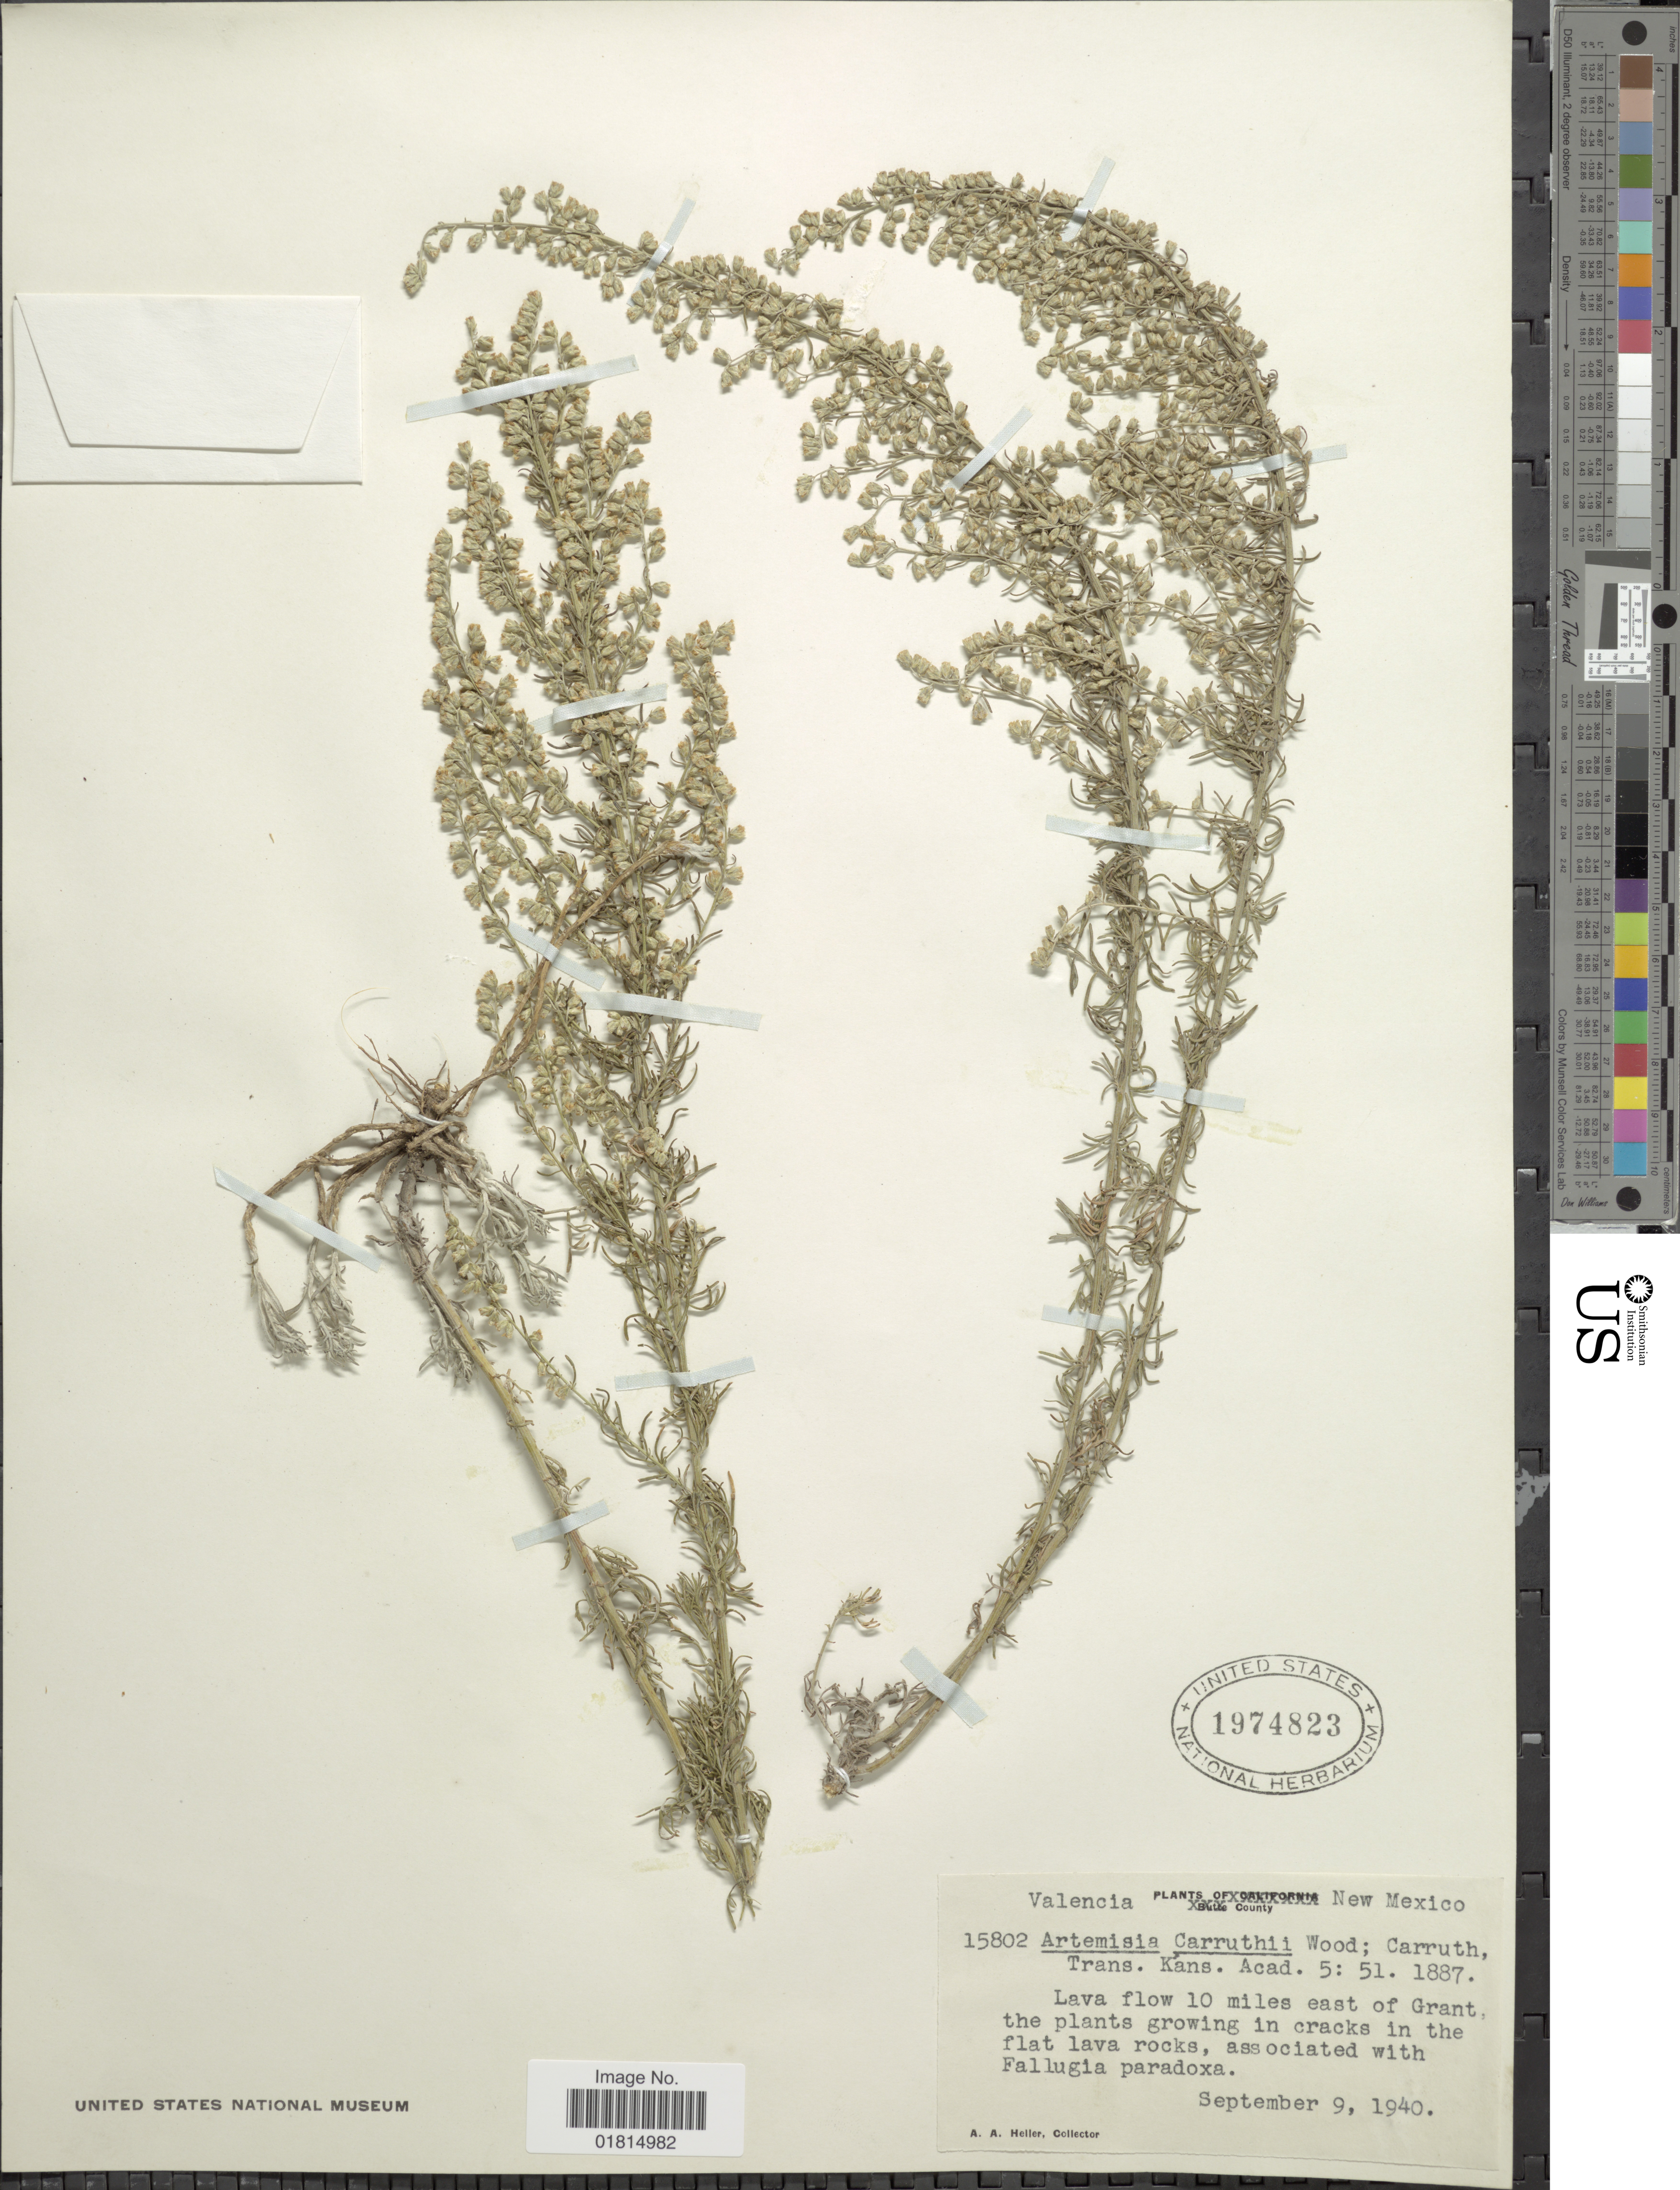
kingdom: Plantae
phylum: Tracheophyta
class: Magnoliopsida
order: Asterales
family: Asteraceae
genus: Artemisia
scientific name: Artemisia carruthii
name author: Alph. Wood ex Carruth.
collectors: A. A. Heller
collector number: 15802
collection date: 1940-09-09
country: United States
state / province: New Mexico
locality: Valencia County. Lava flow 10 miles east of Grant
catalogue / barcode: US 1974823